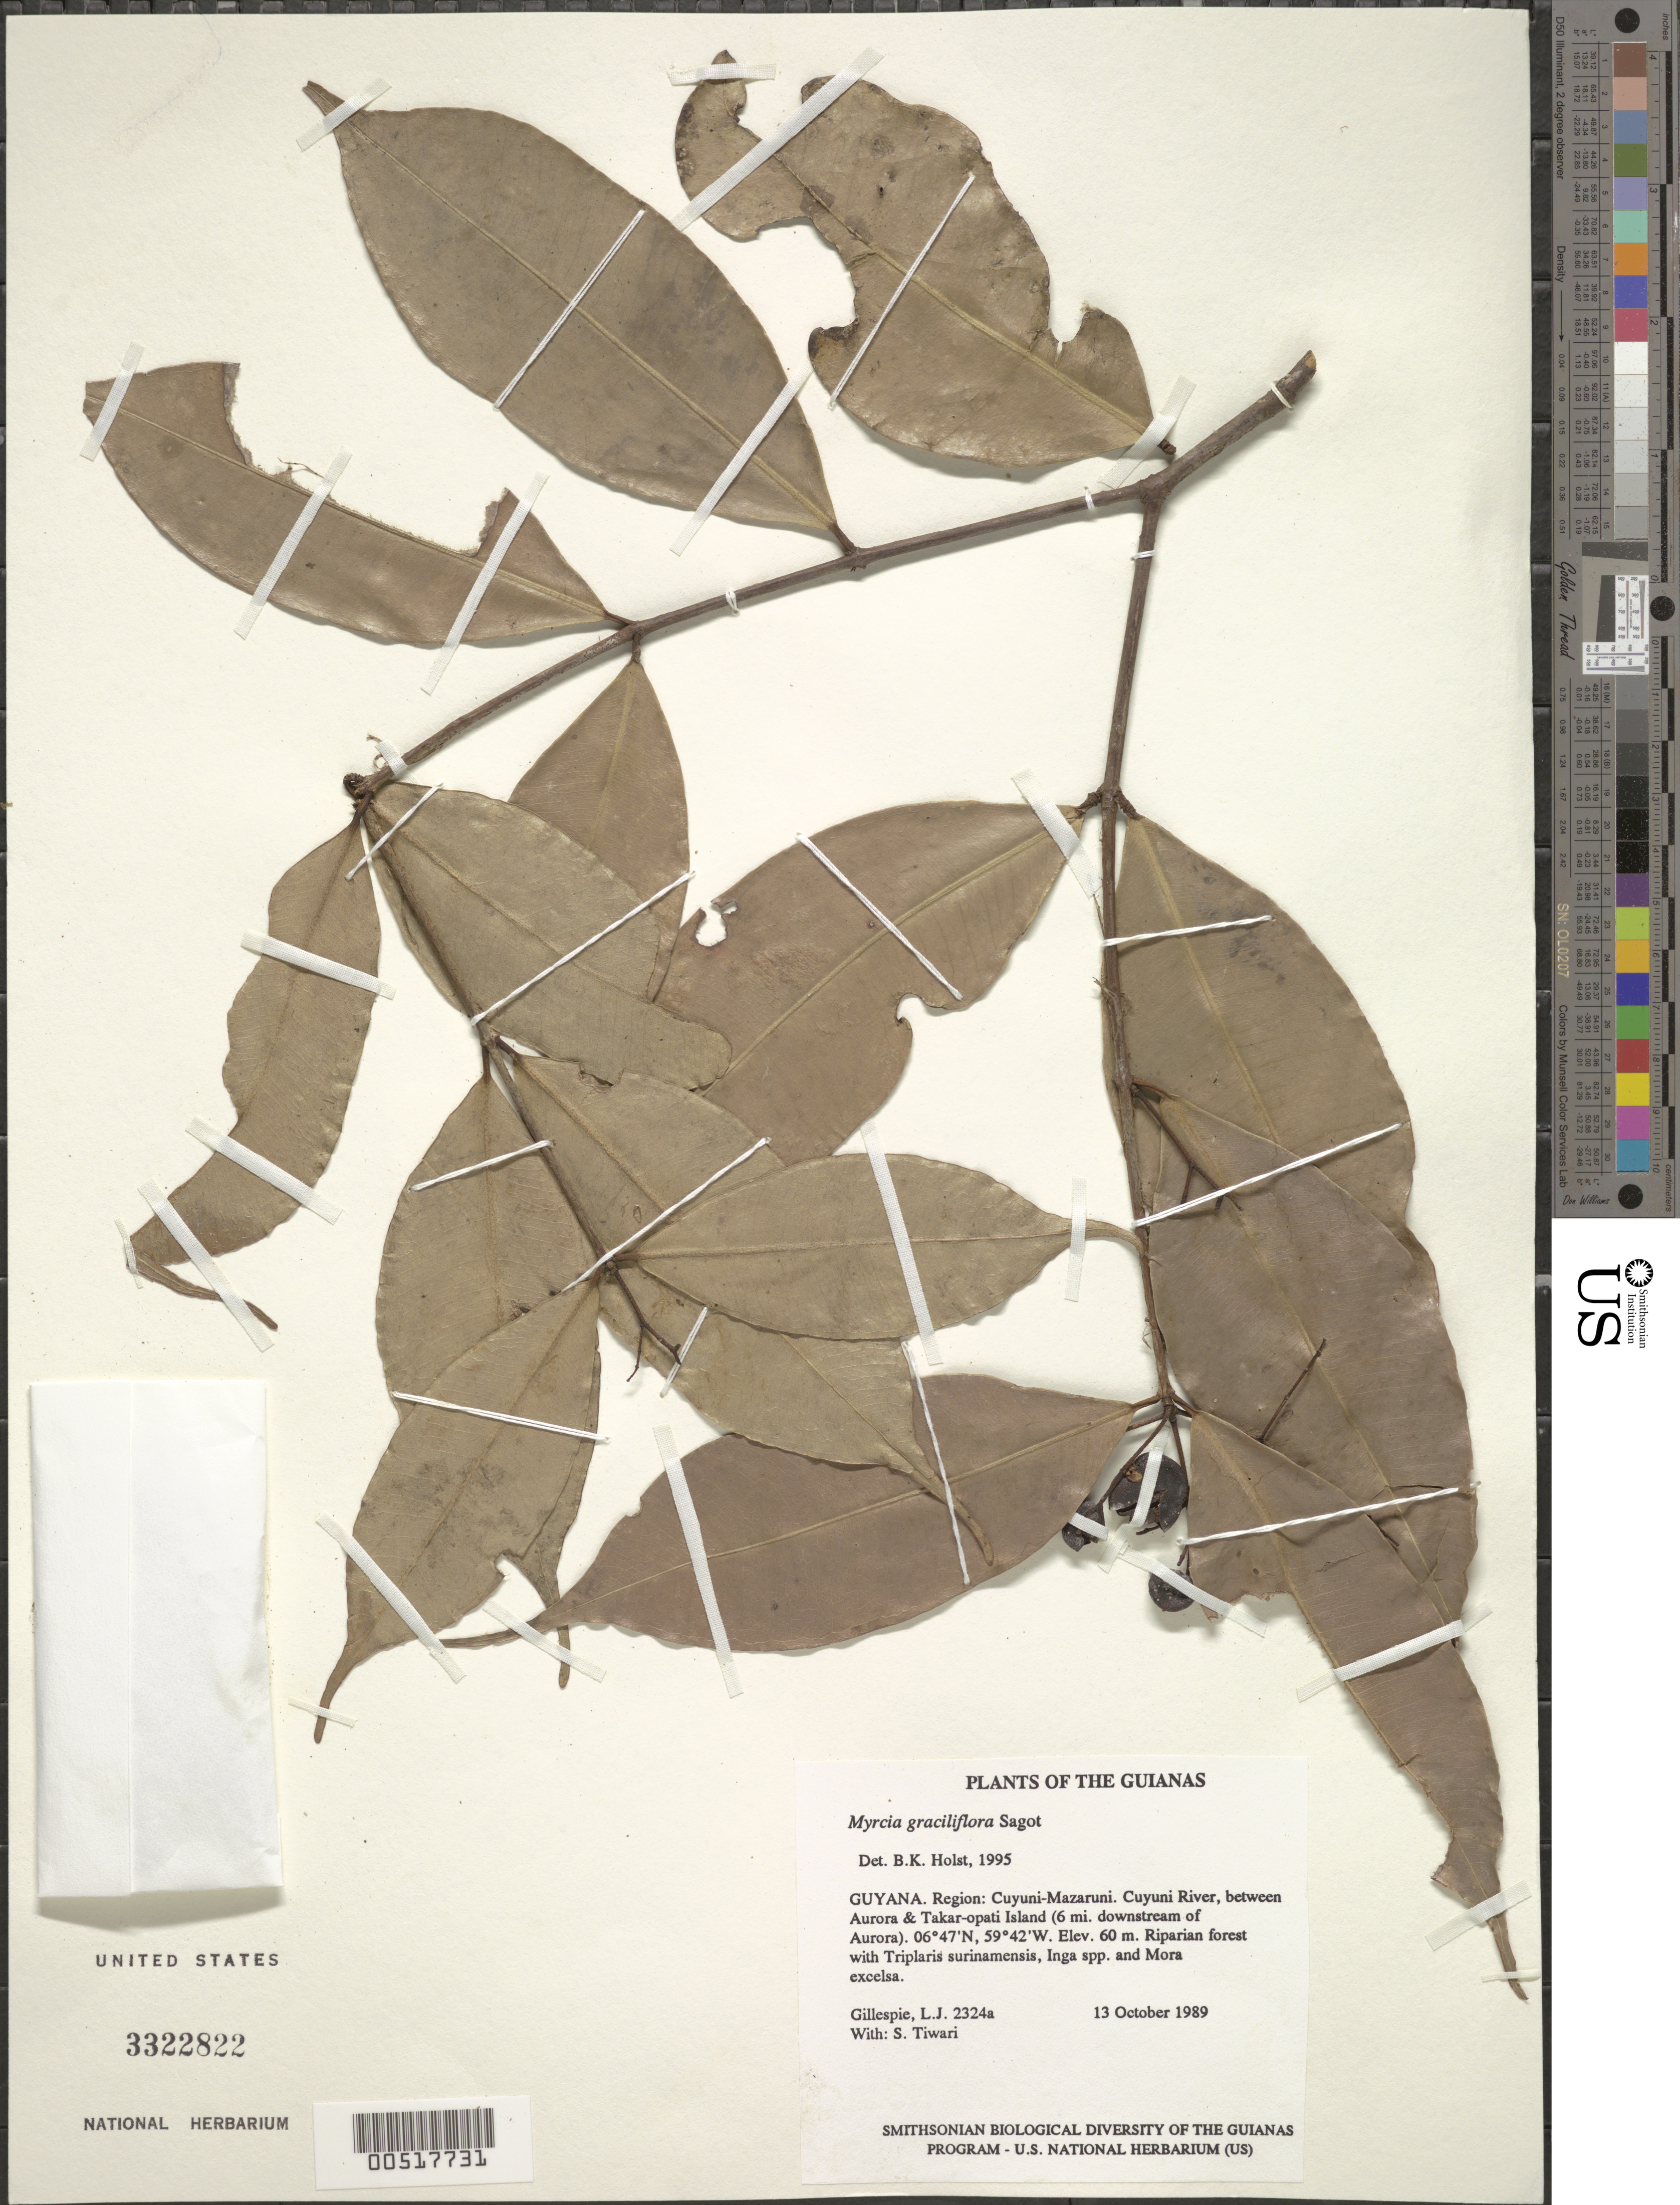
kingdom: Plantae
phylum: Tracheophyta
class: Magnoliopsida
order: Myrtales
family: Myrtaceae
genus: Myrcia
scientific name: Myrcia graciliflora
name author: Sagot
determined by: Holst, Bruce K.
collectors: L. J. Gillespie & S. Tiwari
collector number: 2324 a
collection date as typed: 13 October 1989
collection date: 1989-10-13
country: Guyana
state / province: Cuyuni-Mazaruni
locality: Cuyuni River, between Aurora & Takar-opati Island (6 mi. downstream of Aurora)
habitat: Riparian forest with Triplaris surinamensis, Inga spp. and Mora excelsa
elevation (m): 60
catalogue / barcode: US 3322822